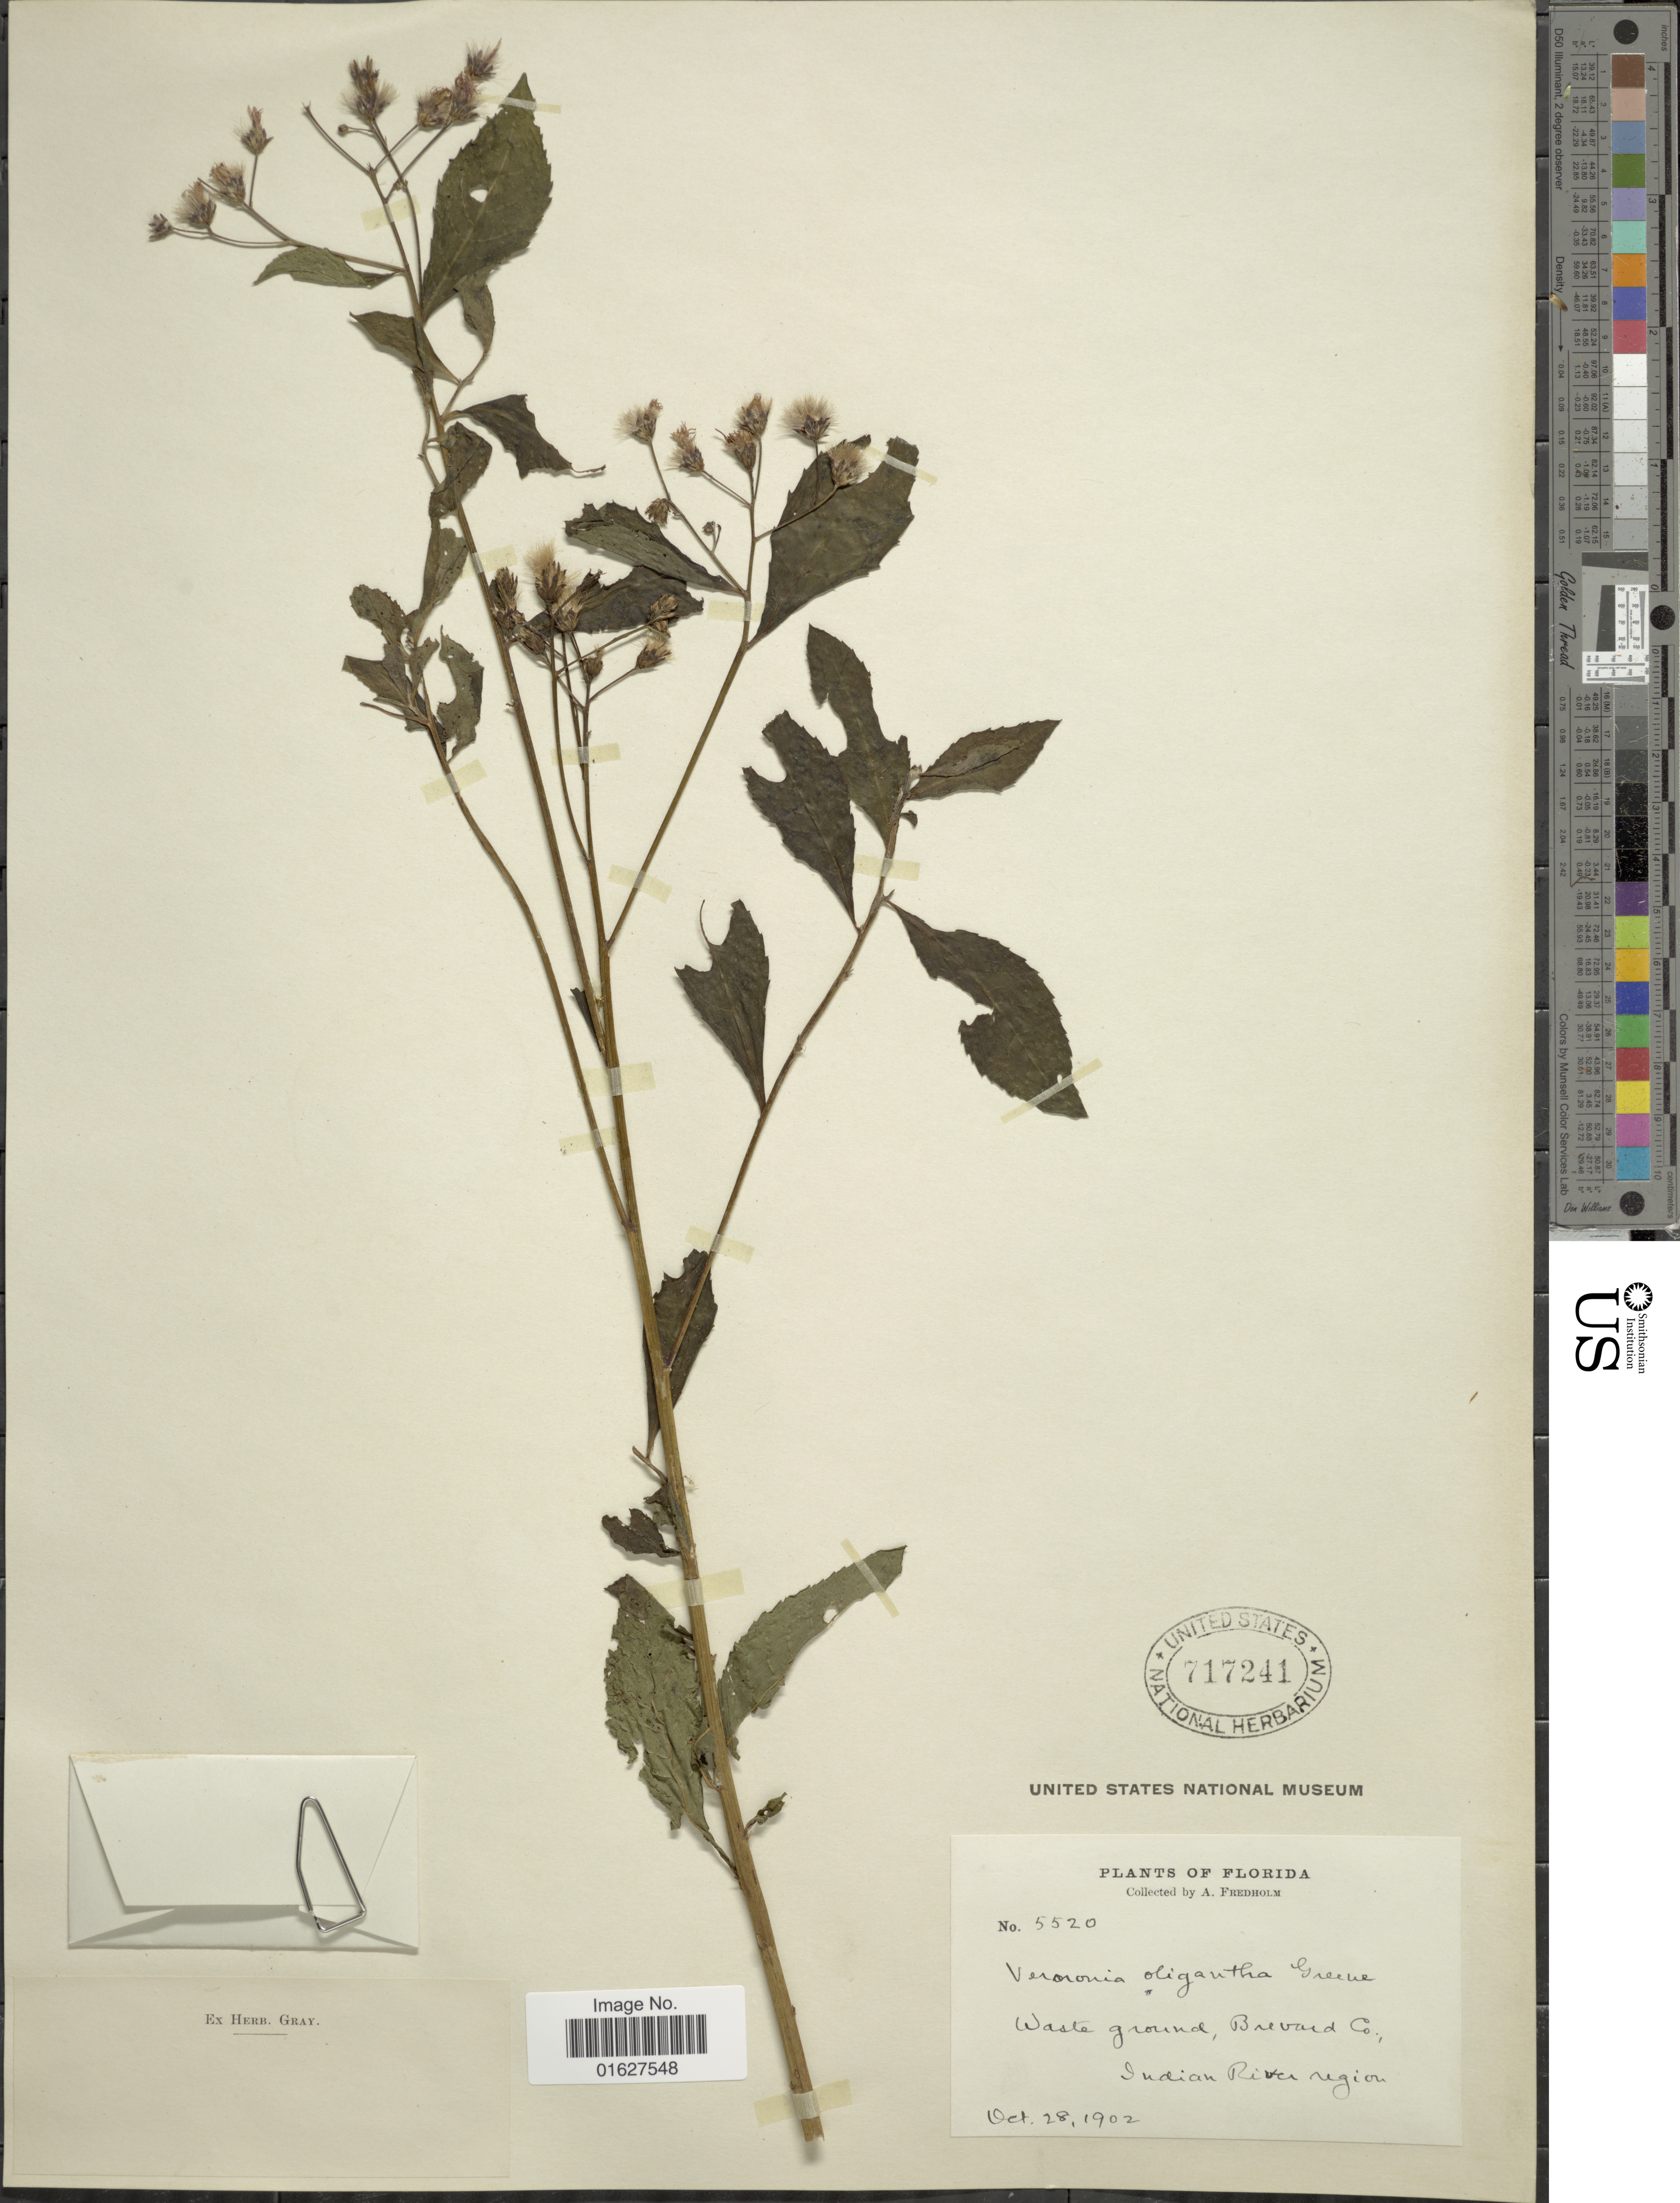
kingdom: Plantae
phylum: Tracheophyta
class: Magnoliopsida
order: Asterales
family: Asteraceae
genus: Vernonia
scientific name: Vernonia oligantha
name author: Greene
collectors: A. Fredholm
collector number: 5520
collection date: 1902-10-28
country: United States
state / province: Florida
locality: Florida. Waste ground, Brevard Co., Indian River region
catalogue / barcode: US 717241